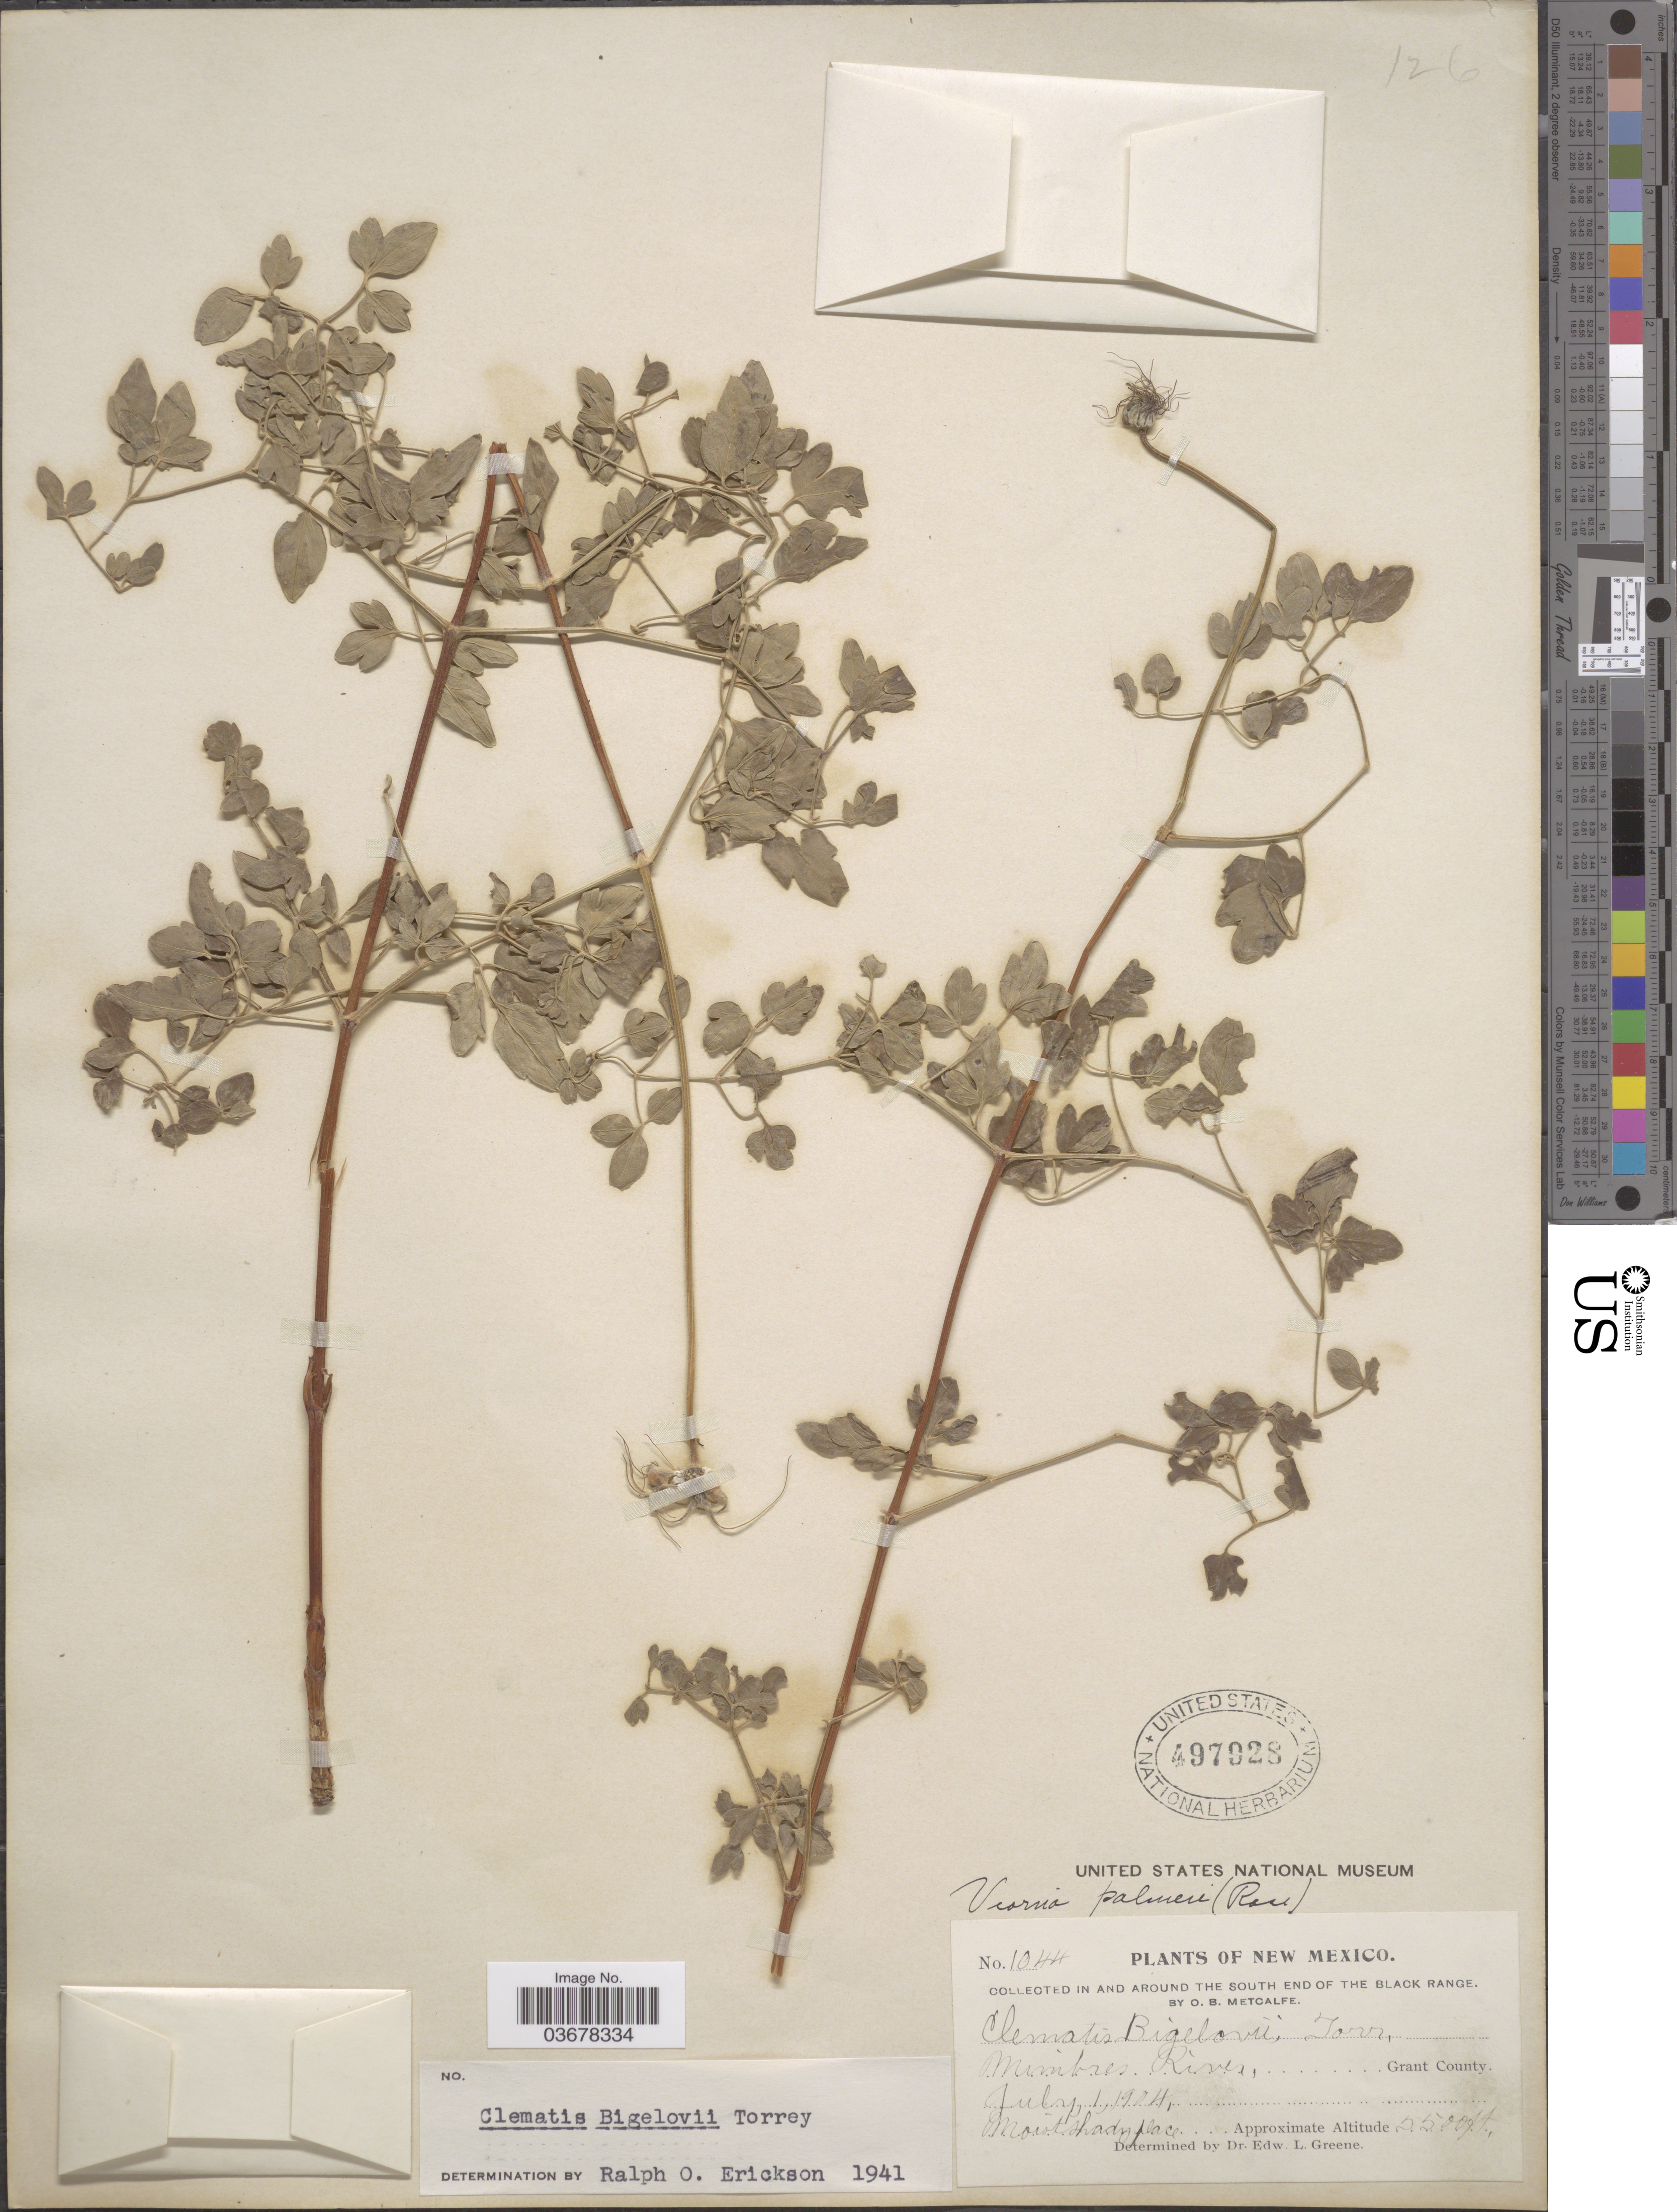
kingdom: Plantae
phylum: Tracheophyta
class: Magnoliopsida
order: Ranunculales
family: Ranunculaceae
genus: Clematis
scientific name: Clematis viorna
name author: L.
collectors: O. B. Metcalfe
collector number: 1044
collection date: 1904-07-01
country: United States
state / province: New Mexico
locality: In and around the south end of the Black Range. Mimbres River, Grant County.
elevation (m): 1676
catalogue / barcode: US 497928